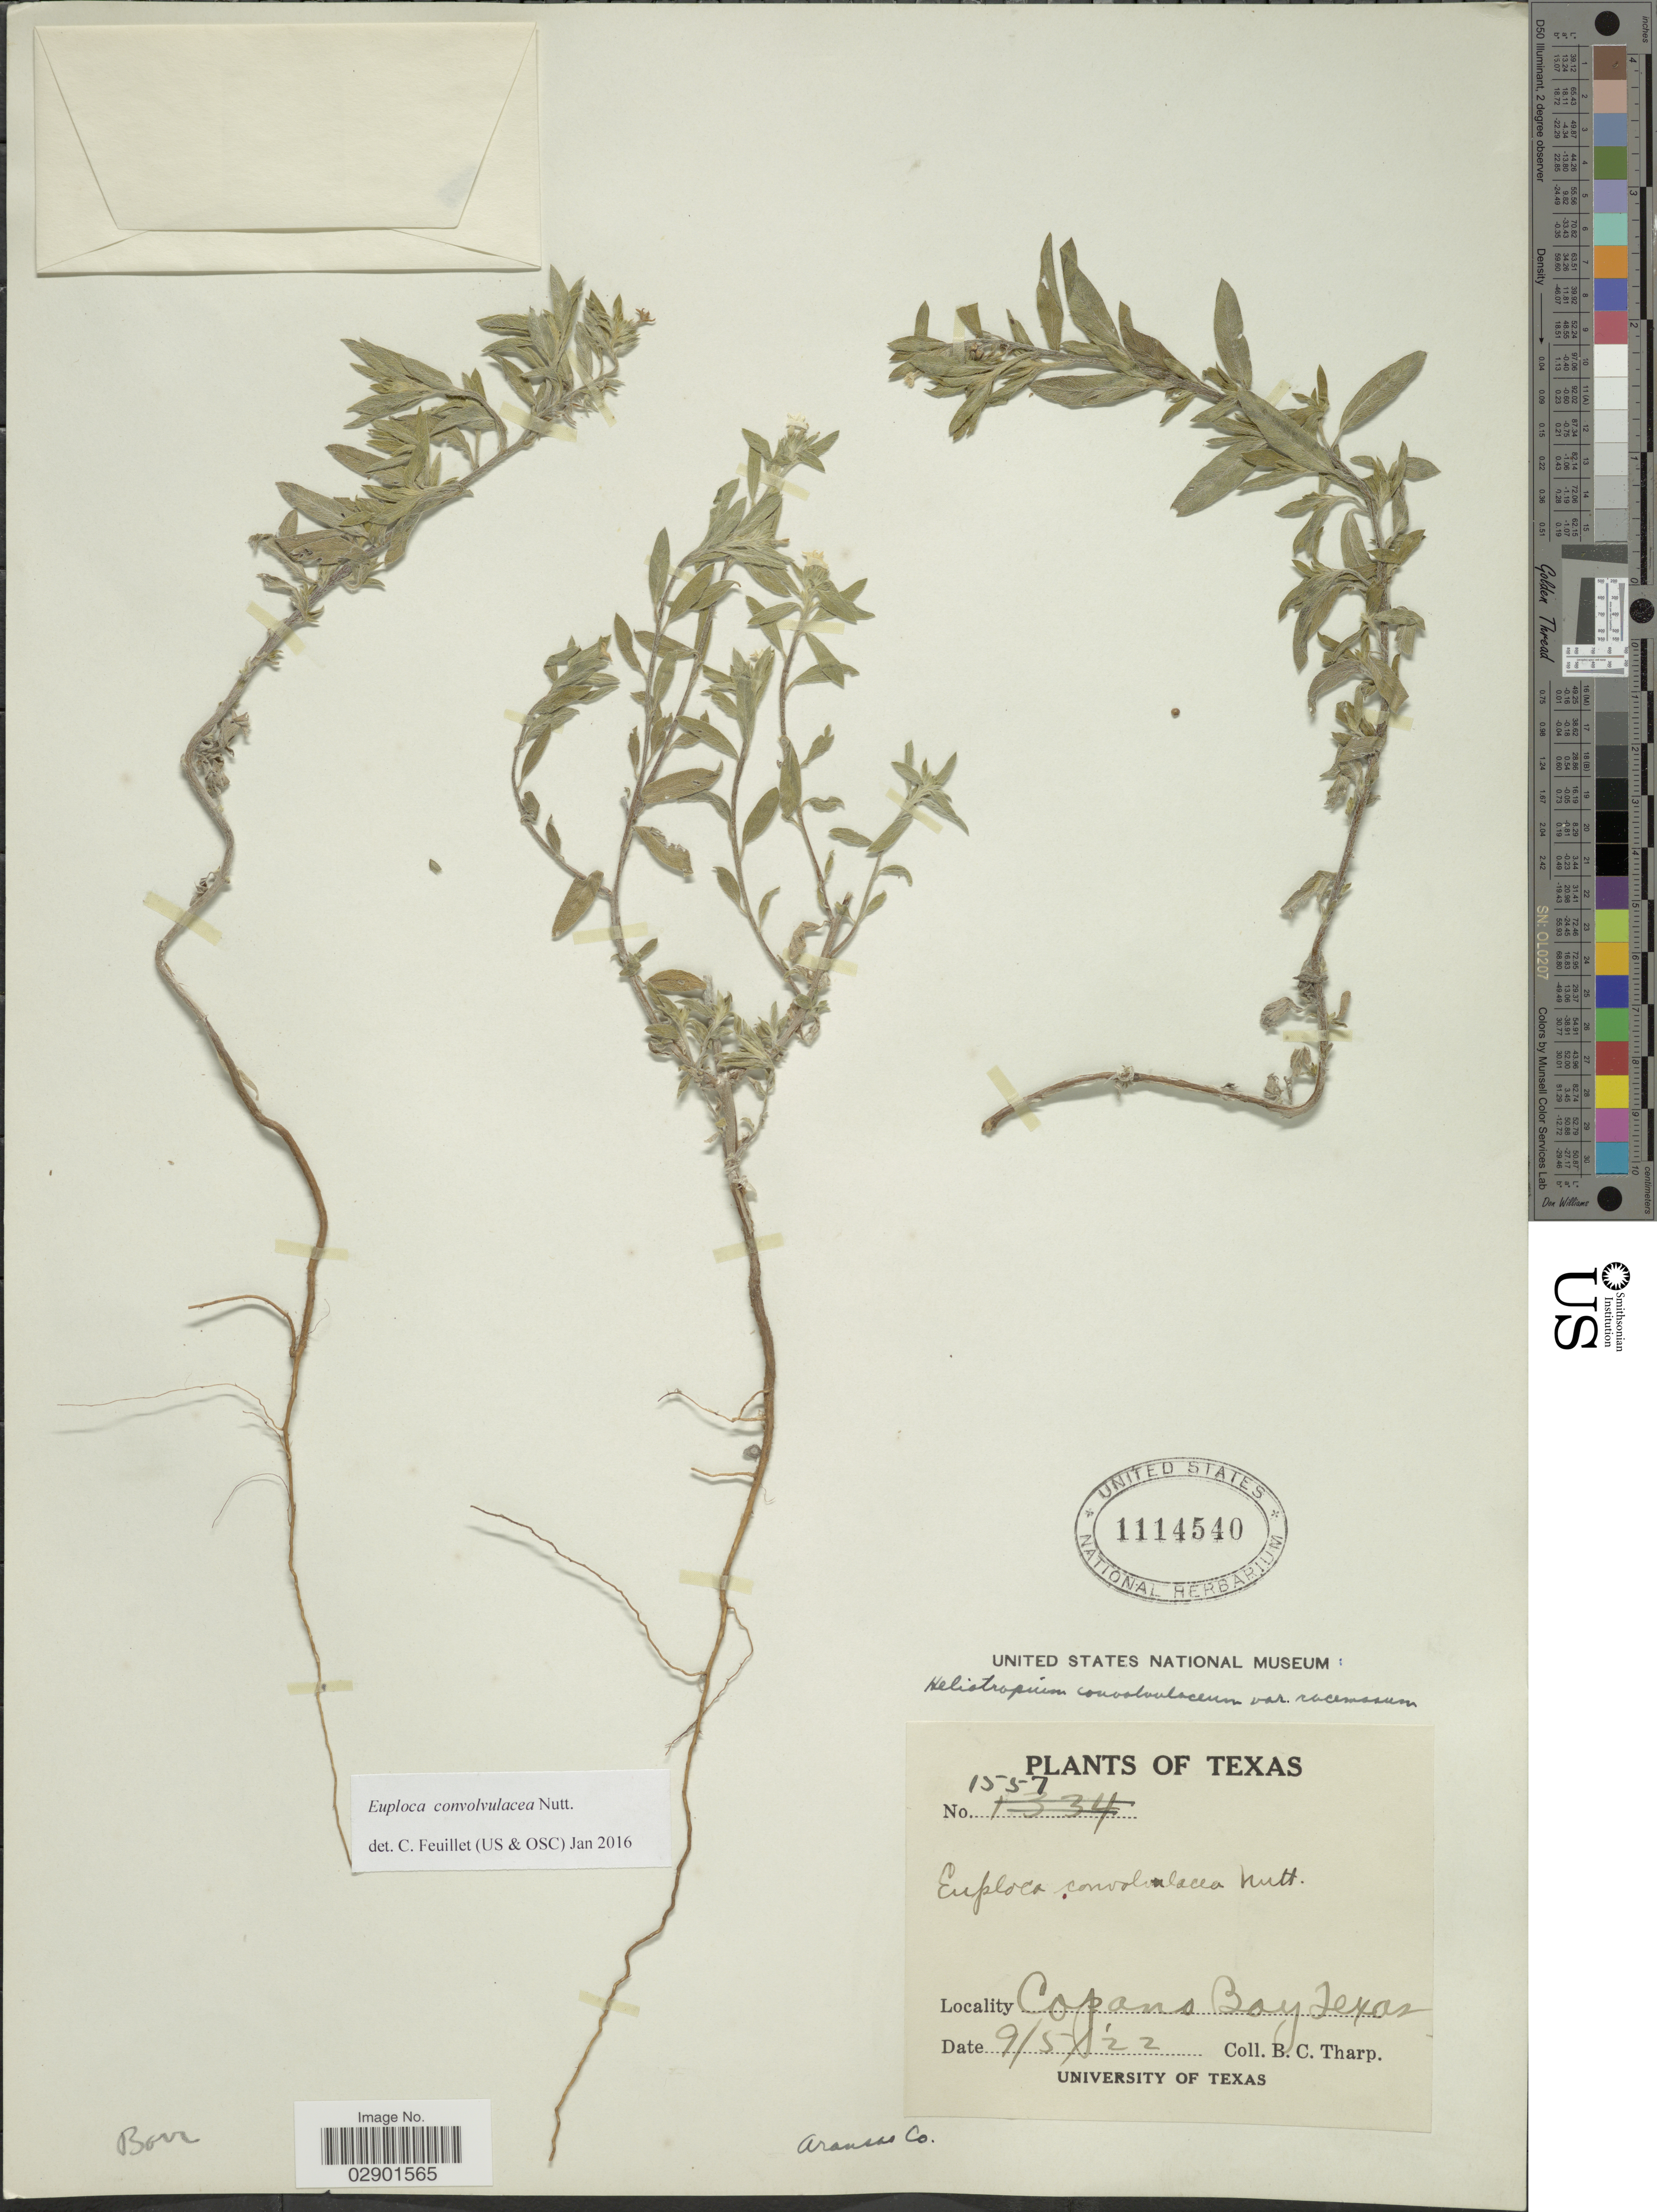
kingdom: Plantae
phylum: Tracheophyta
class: Magnoliopsida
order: Boraginales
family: Heliotropiaceae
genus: Euploca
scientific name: Euploca convolvulacea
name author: Nutt.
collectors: B. C. Tharp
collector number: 1557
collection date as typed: Transcribed d/m/y: 9/5/22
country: United States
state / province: Texas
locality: Copans Bay. Aransas Co.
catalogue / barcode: US 1114540